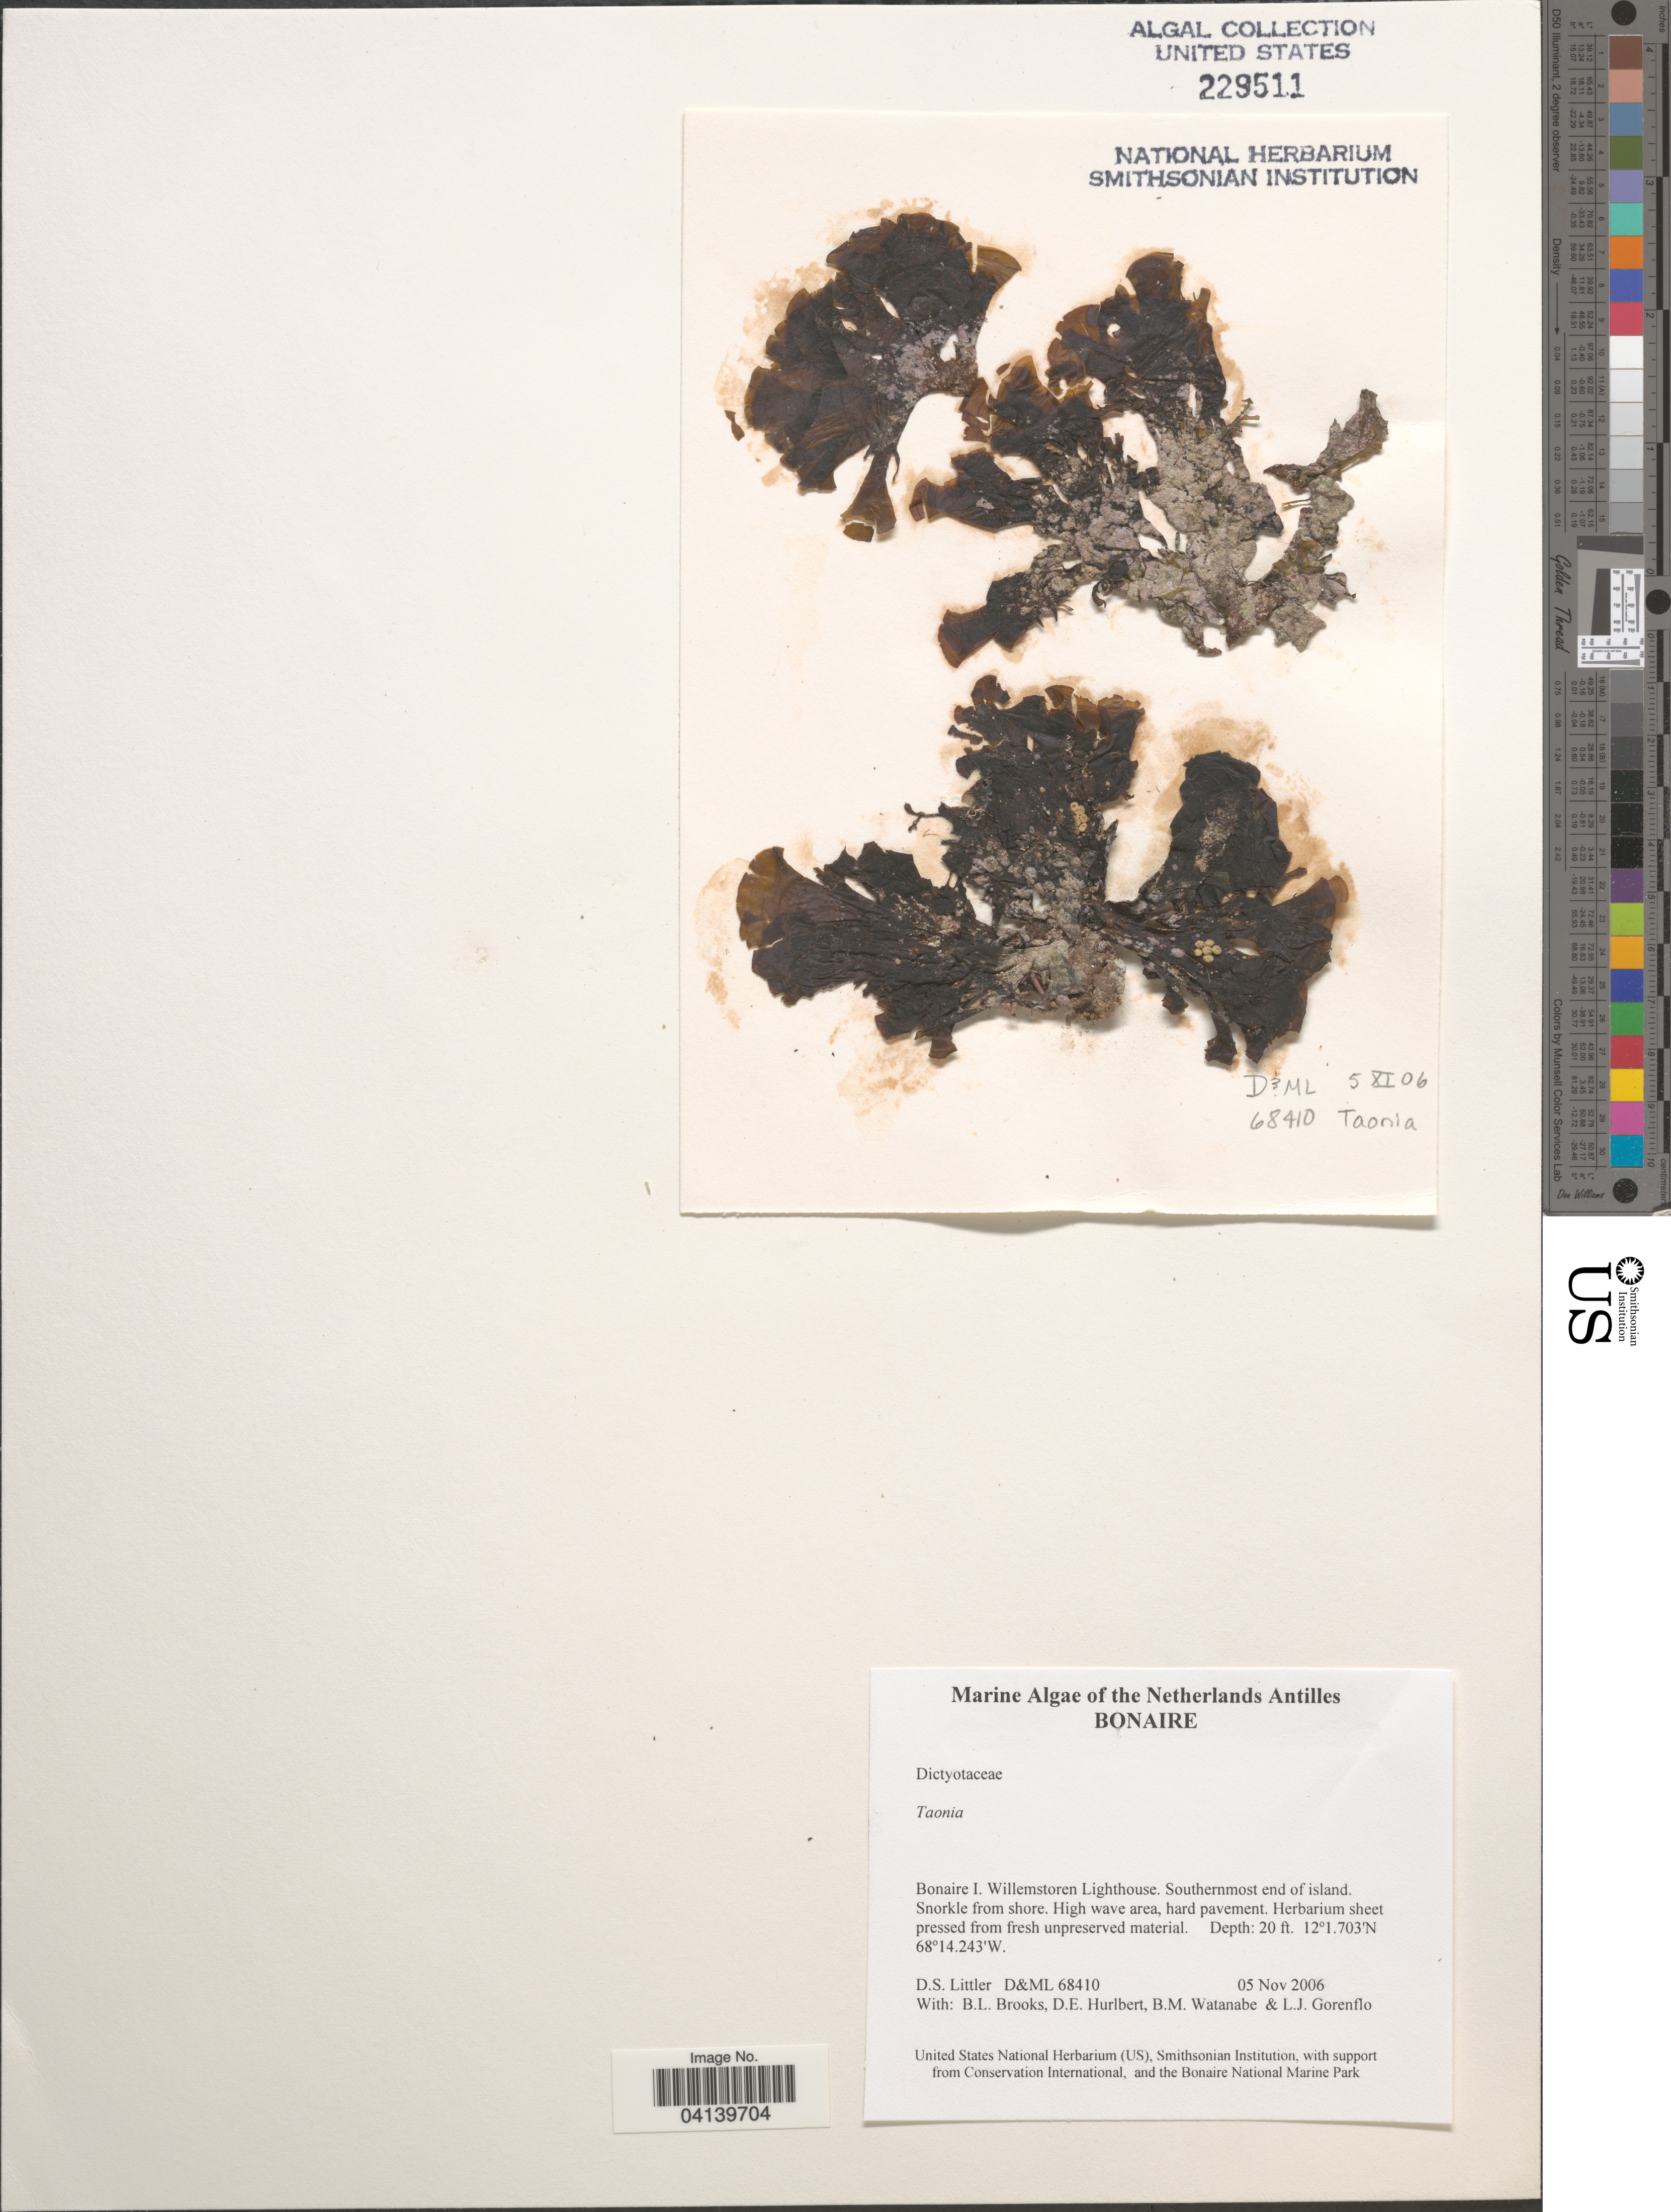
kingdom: Chromista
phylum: Ochrophyta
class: Phaeophyceae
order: Dictyotales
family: Dictyotaceae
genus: Taonia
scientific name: Taonia sp.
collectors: D. S. Littler, B. Brooks, D. Hurlbert, B. Watanabe & L. Gorenflo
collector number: D&ML 68410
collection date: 2006-11-05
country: Netherlands Antilles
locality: Bonaire. Bonaire I. Willemstoren Lighthouse. Southernmost end of island.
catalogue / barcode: US 229511